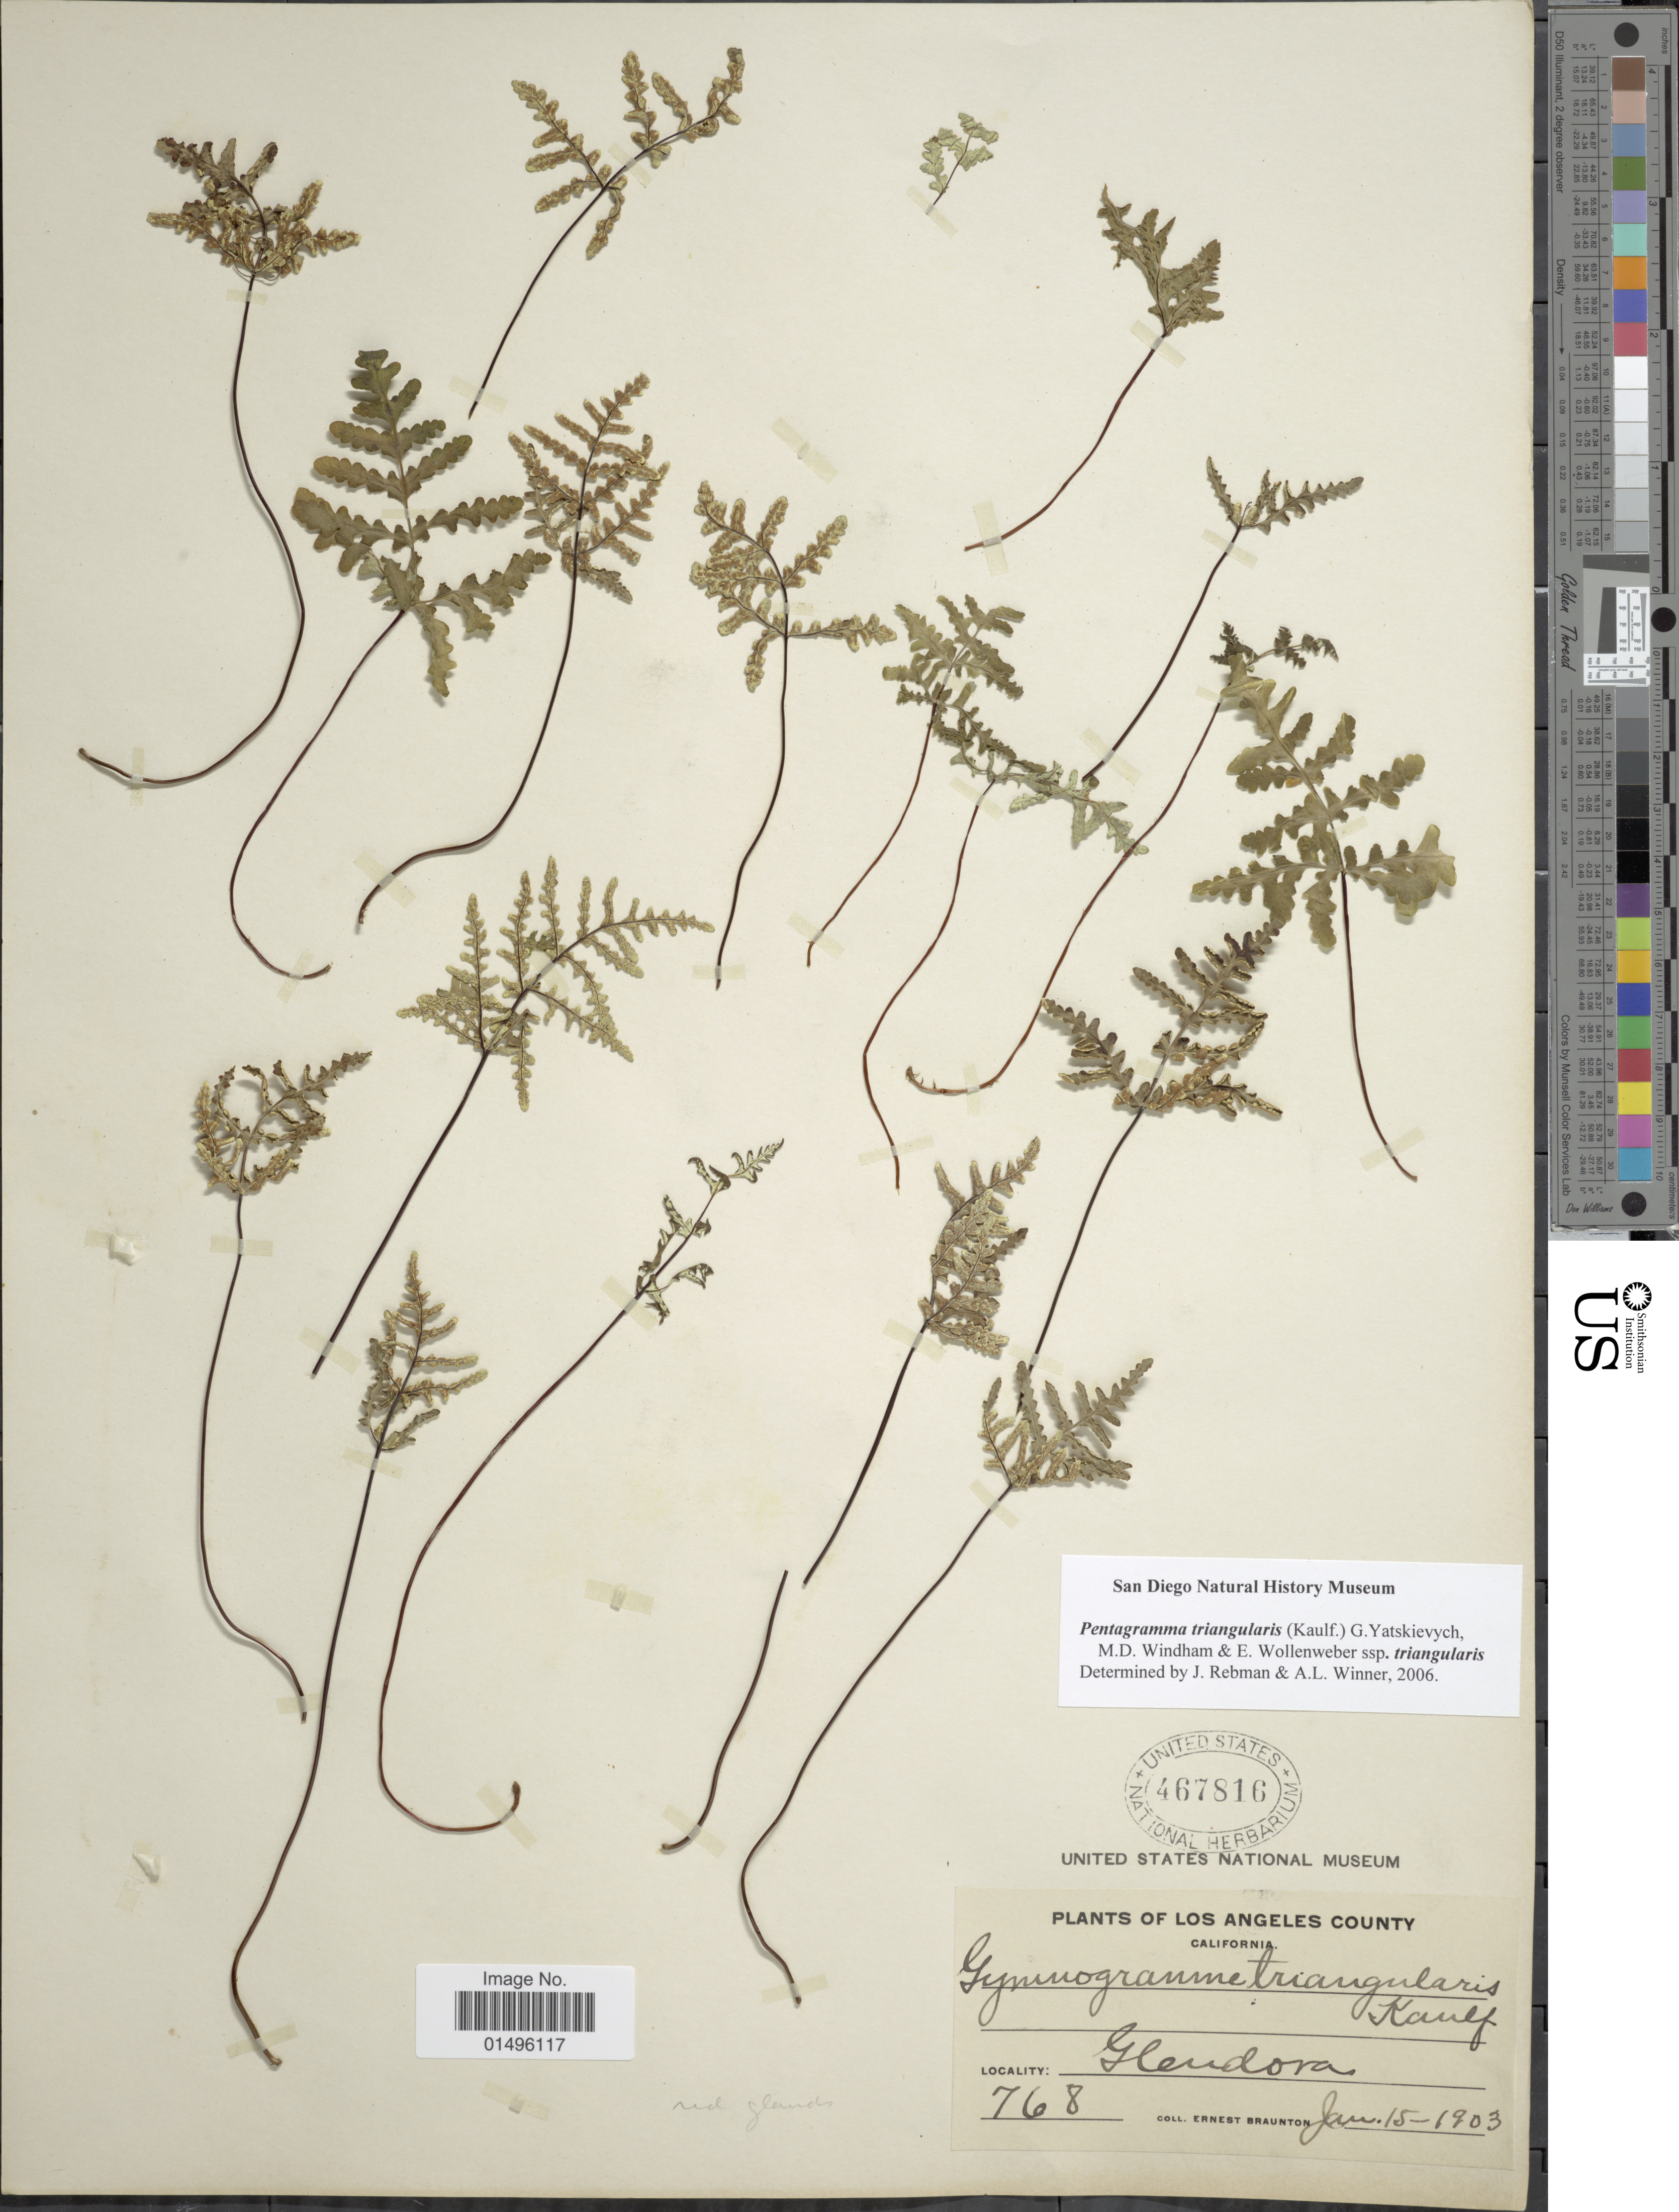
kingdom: Plantae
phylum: Tracheophyta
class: Polypodiopsida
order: Polypodiales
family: Pteridaceae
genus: Pentagramma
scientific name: Pentagramma triangularis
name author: (Kaulf.) Yatsk. et al.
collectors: E. Braunton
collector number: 768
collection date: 1903-01-15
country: United States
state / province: California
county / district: Los Angeles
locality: California, Los Angeles County, Glendora.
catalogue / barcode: US 467816